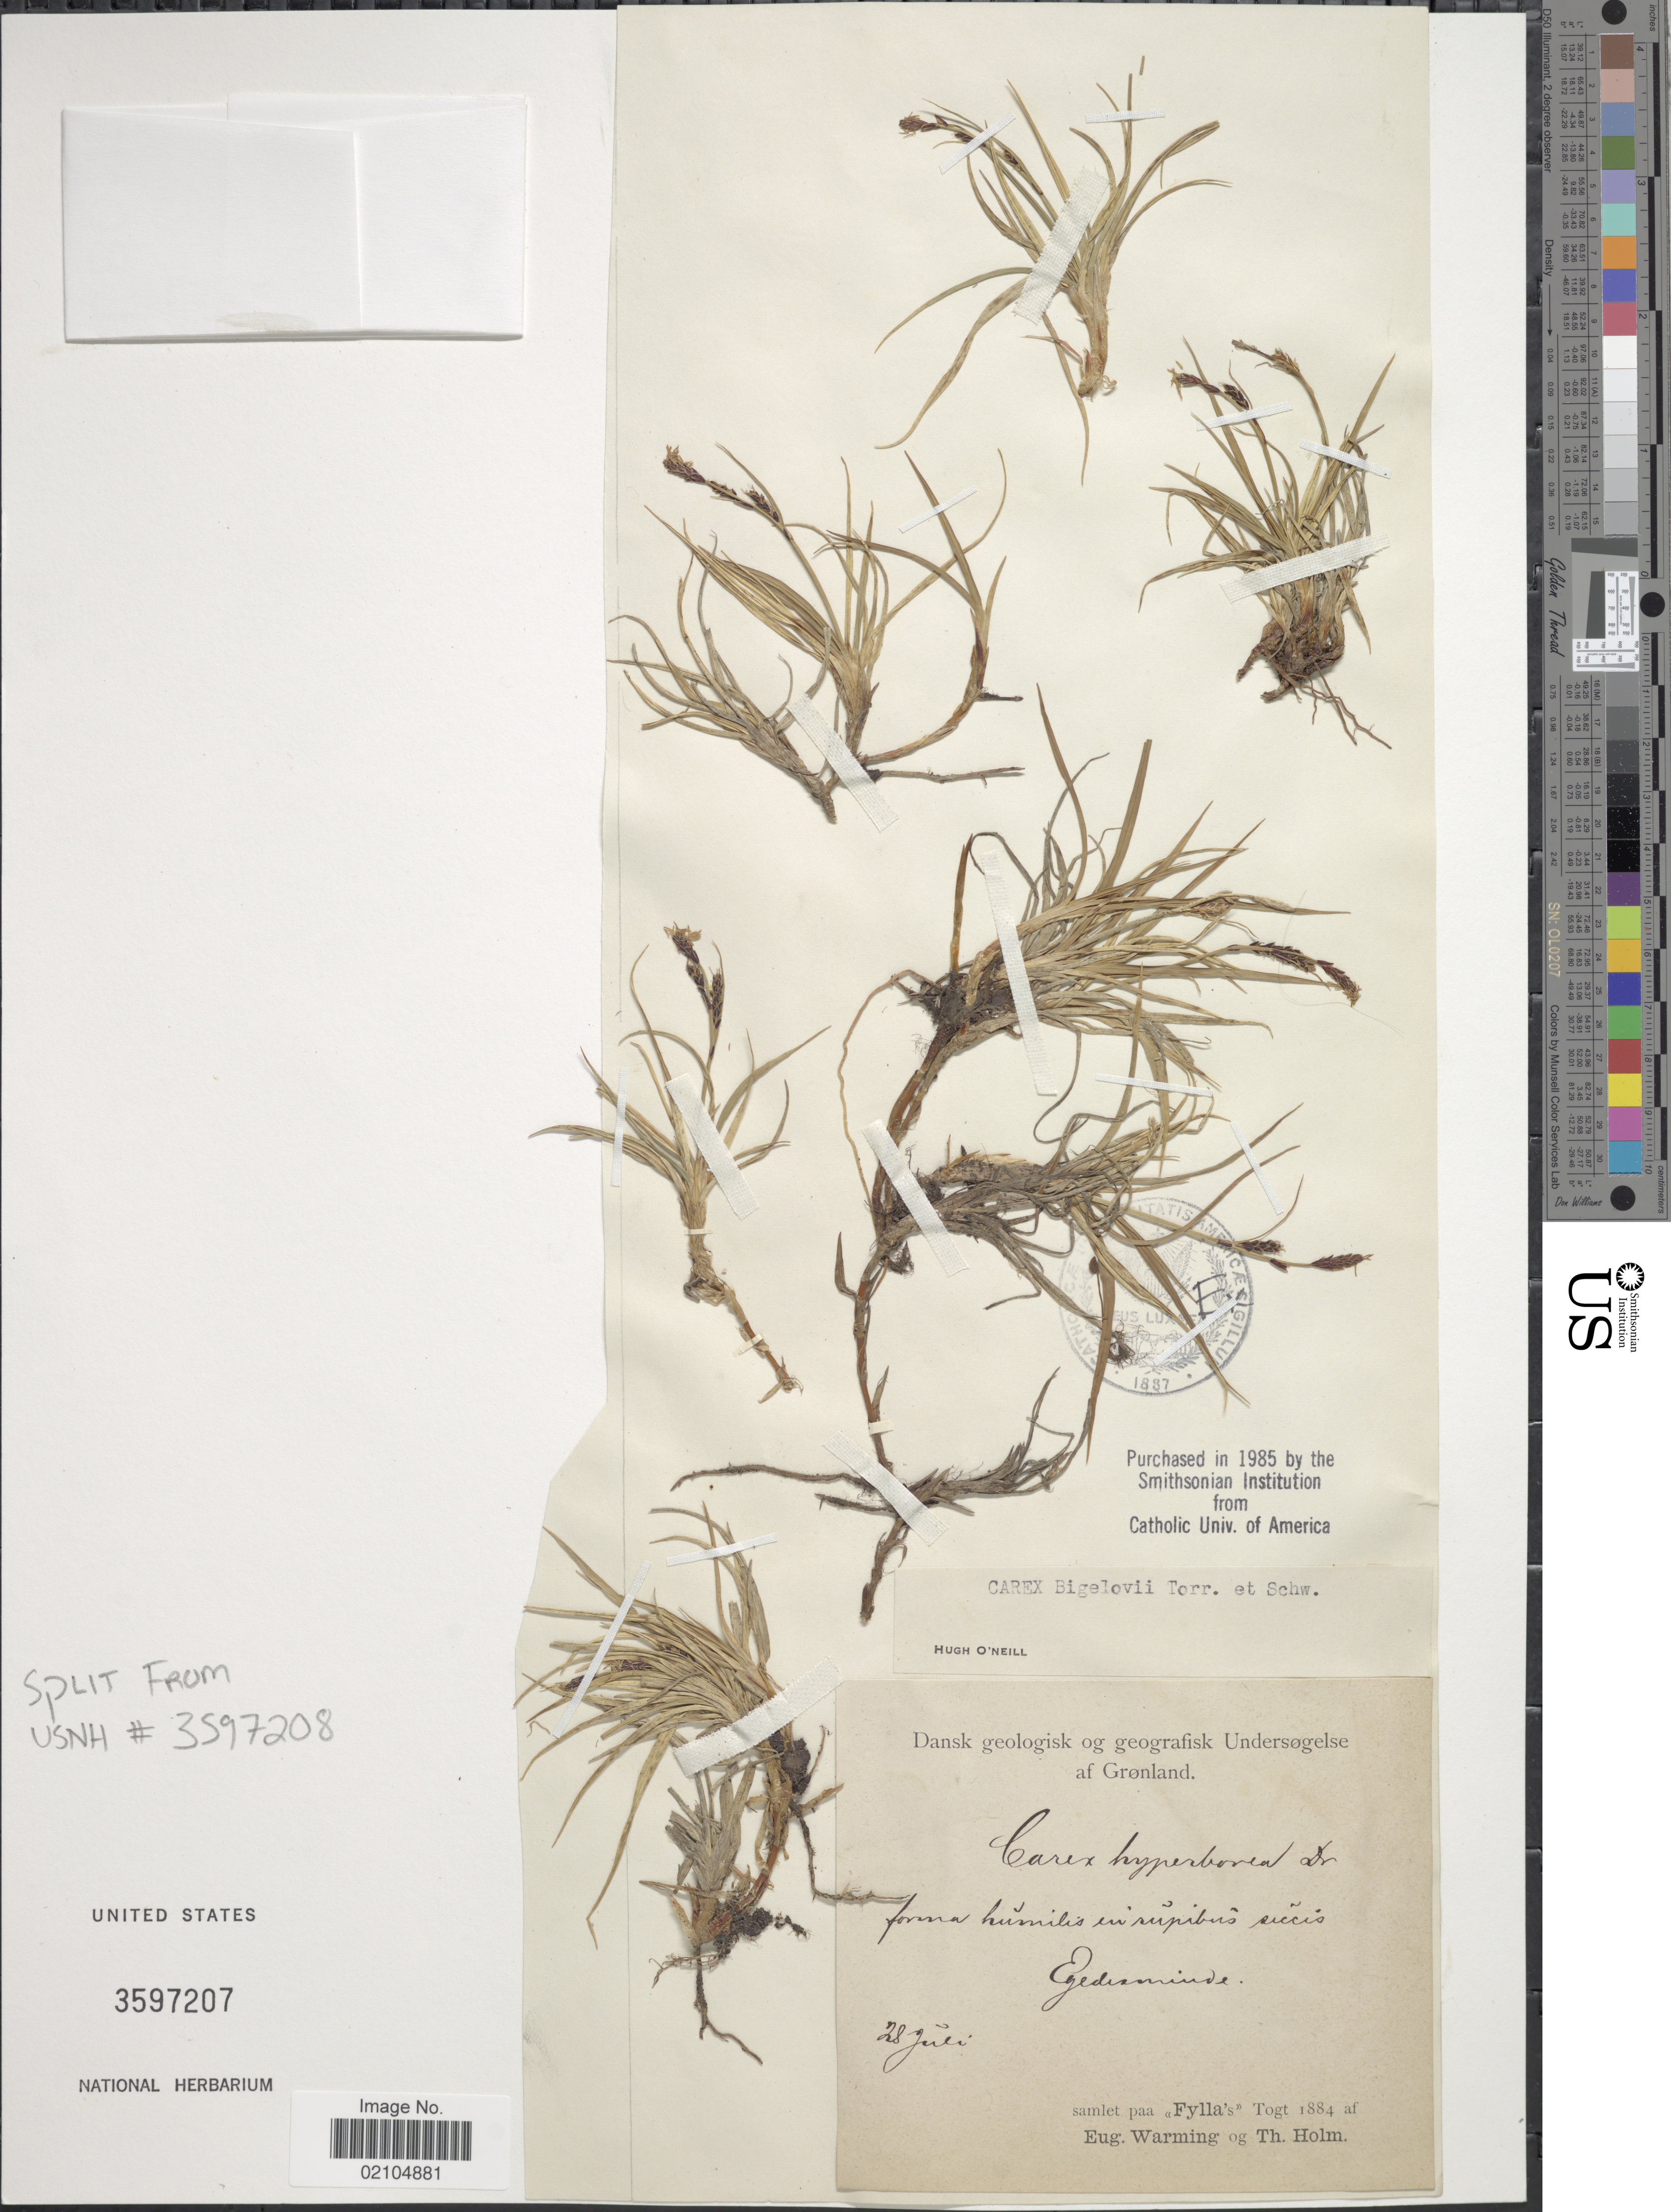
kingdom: Plantae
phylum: Tracheophyta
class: Liliopsida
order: Poales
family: Cyperaceae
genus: Carex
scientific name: Carex bigelowii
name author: Torr. ex Schwein.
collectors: E. Warming & T. Holm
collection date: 1884-07-28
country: Greenland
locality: Grønland, Egedesminde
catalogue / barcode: US 3597207